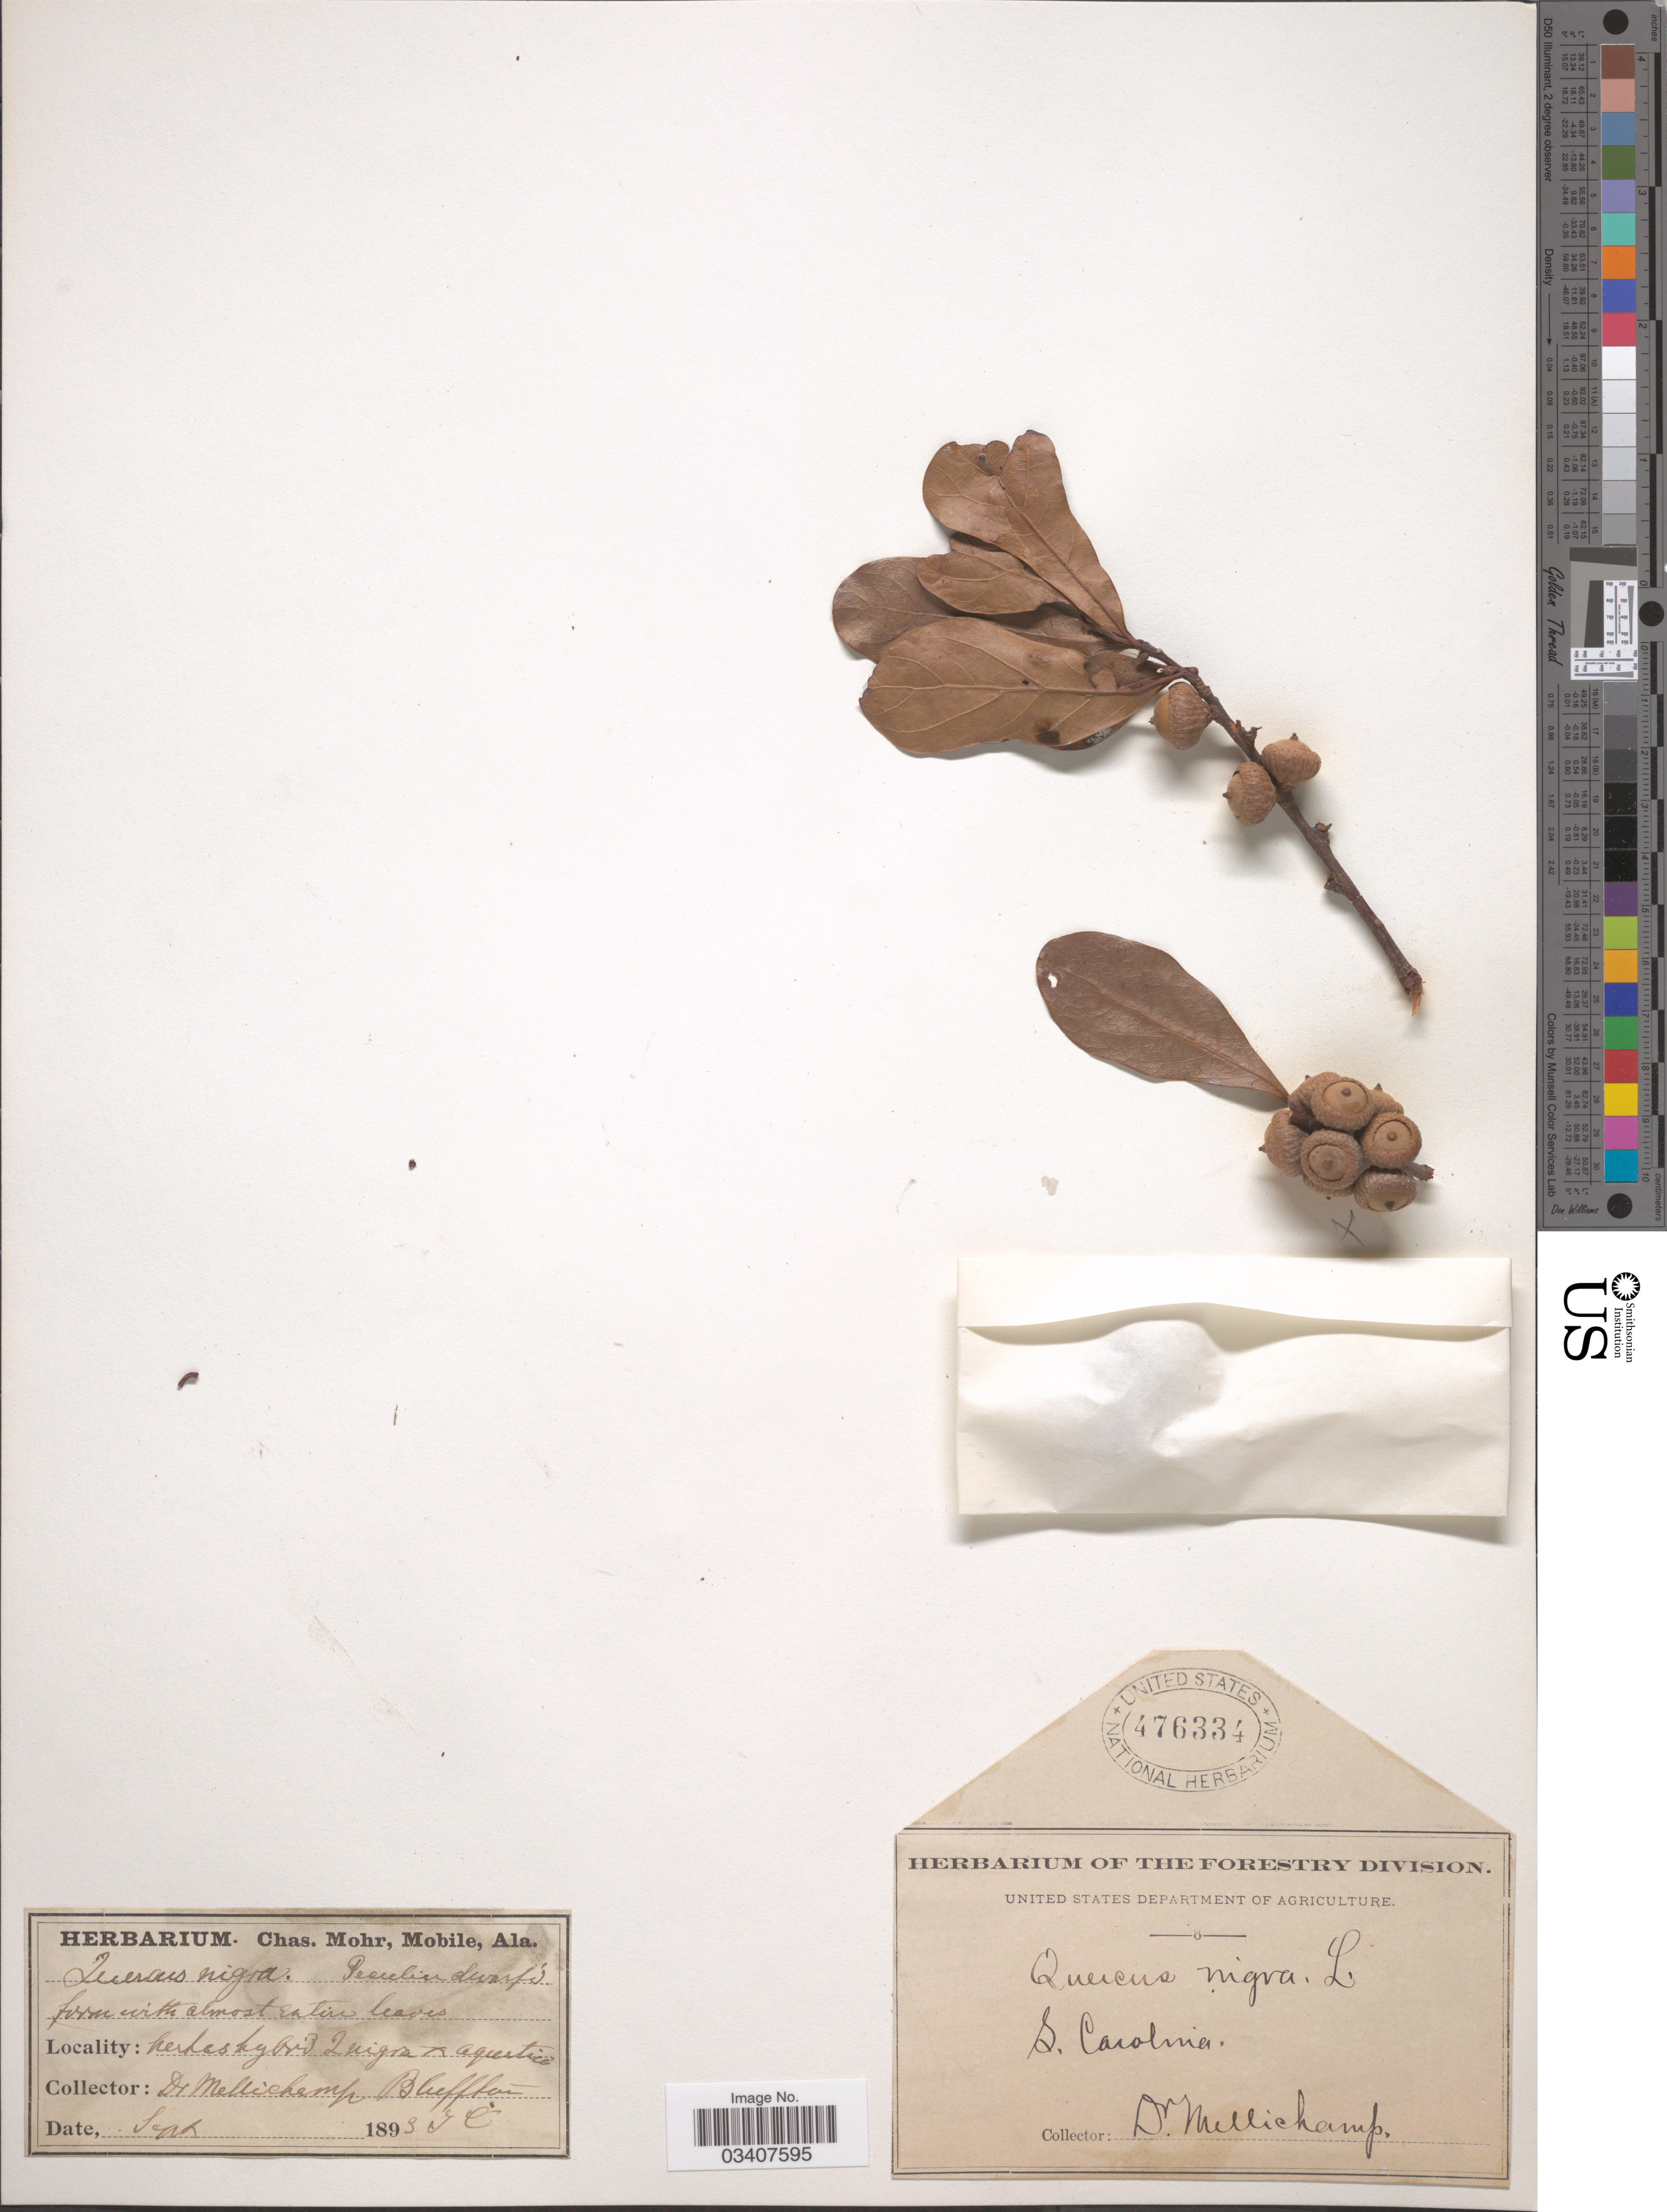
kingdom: Plantae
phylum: Tracheophyta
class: Magnoliopsida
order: Fagales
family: Fagaceae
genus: Quercus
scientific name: Quercus nigra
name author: L.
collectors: -. Mellichamp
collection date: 1893-09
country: United States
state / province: South Carolina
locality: Bluffton.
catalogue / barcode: US 476334